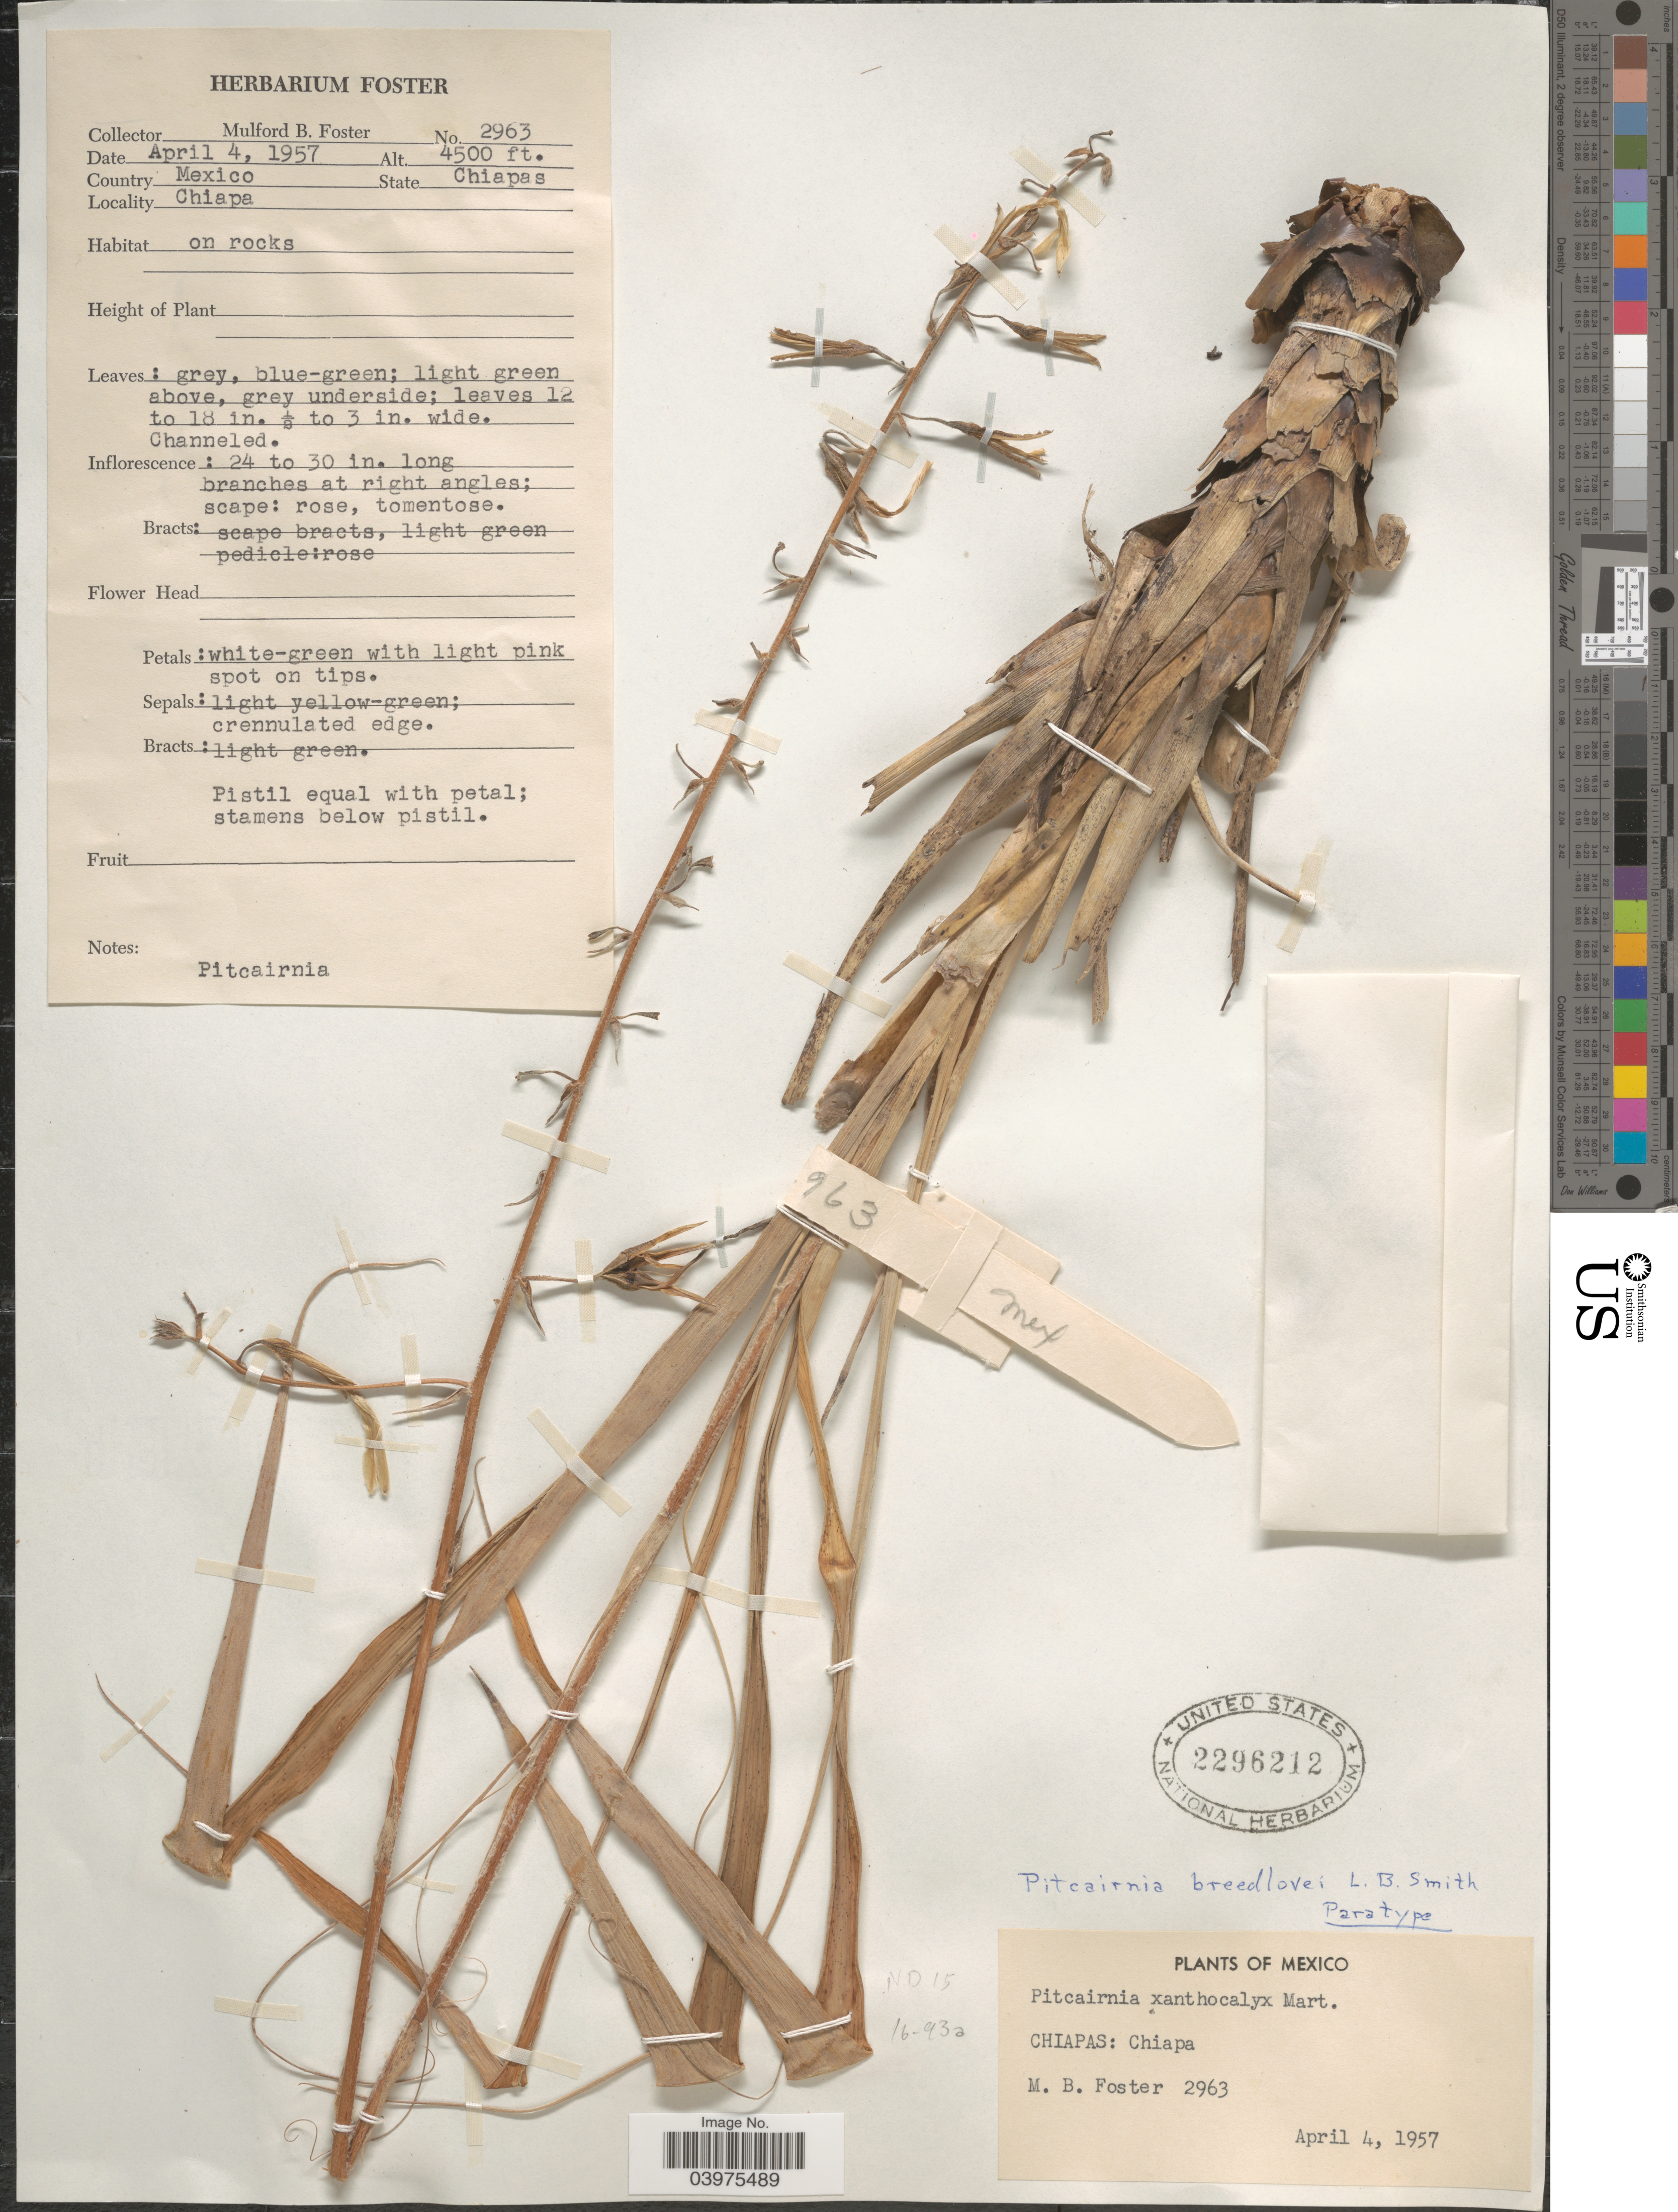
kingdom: Plantae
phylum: Tracheophyta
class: Liliopsida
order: Poales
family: Bromeliaceae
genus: Pitcairnia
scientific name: Pitcairnia breedlovei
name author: L.B. Sm.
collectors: M. B. Foster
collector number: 2963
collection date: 1957-04-04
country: Mexico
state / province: Chiapas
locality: Chiapa.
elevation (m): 1372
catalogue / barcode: US 2296212